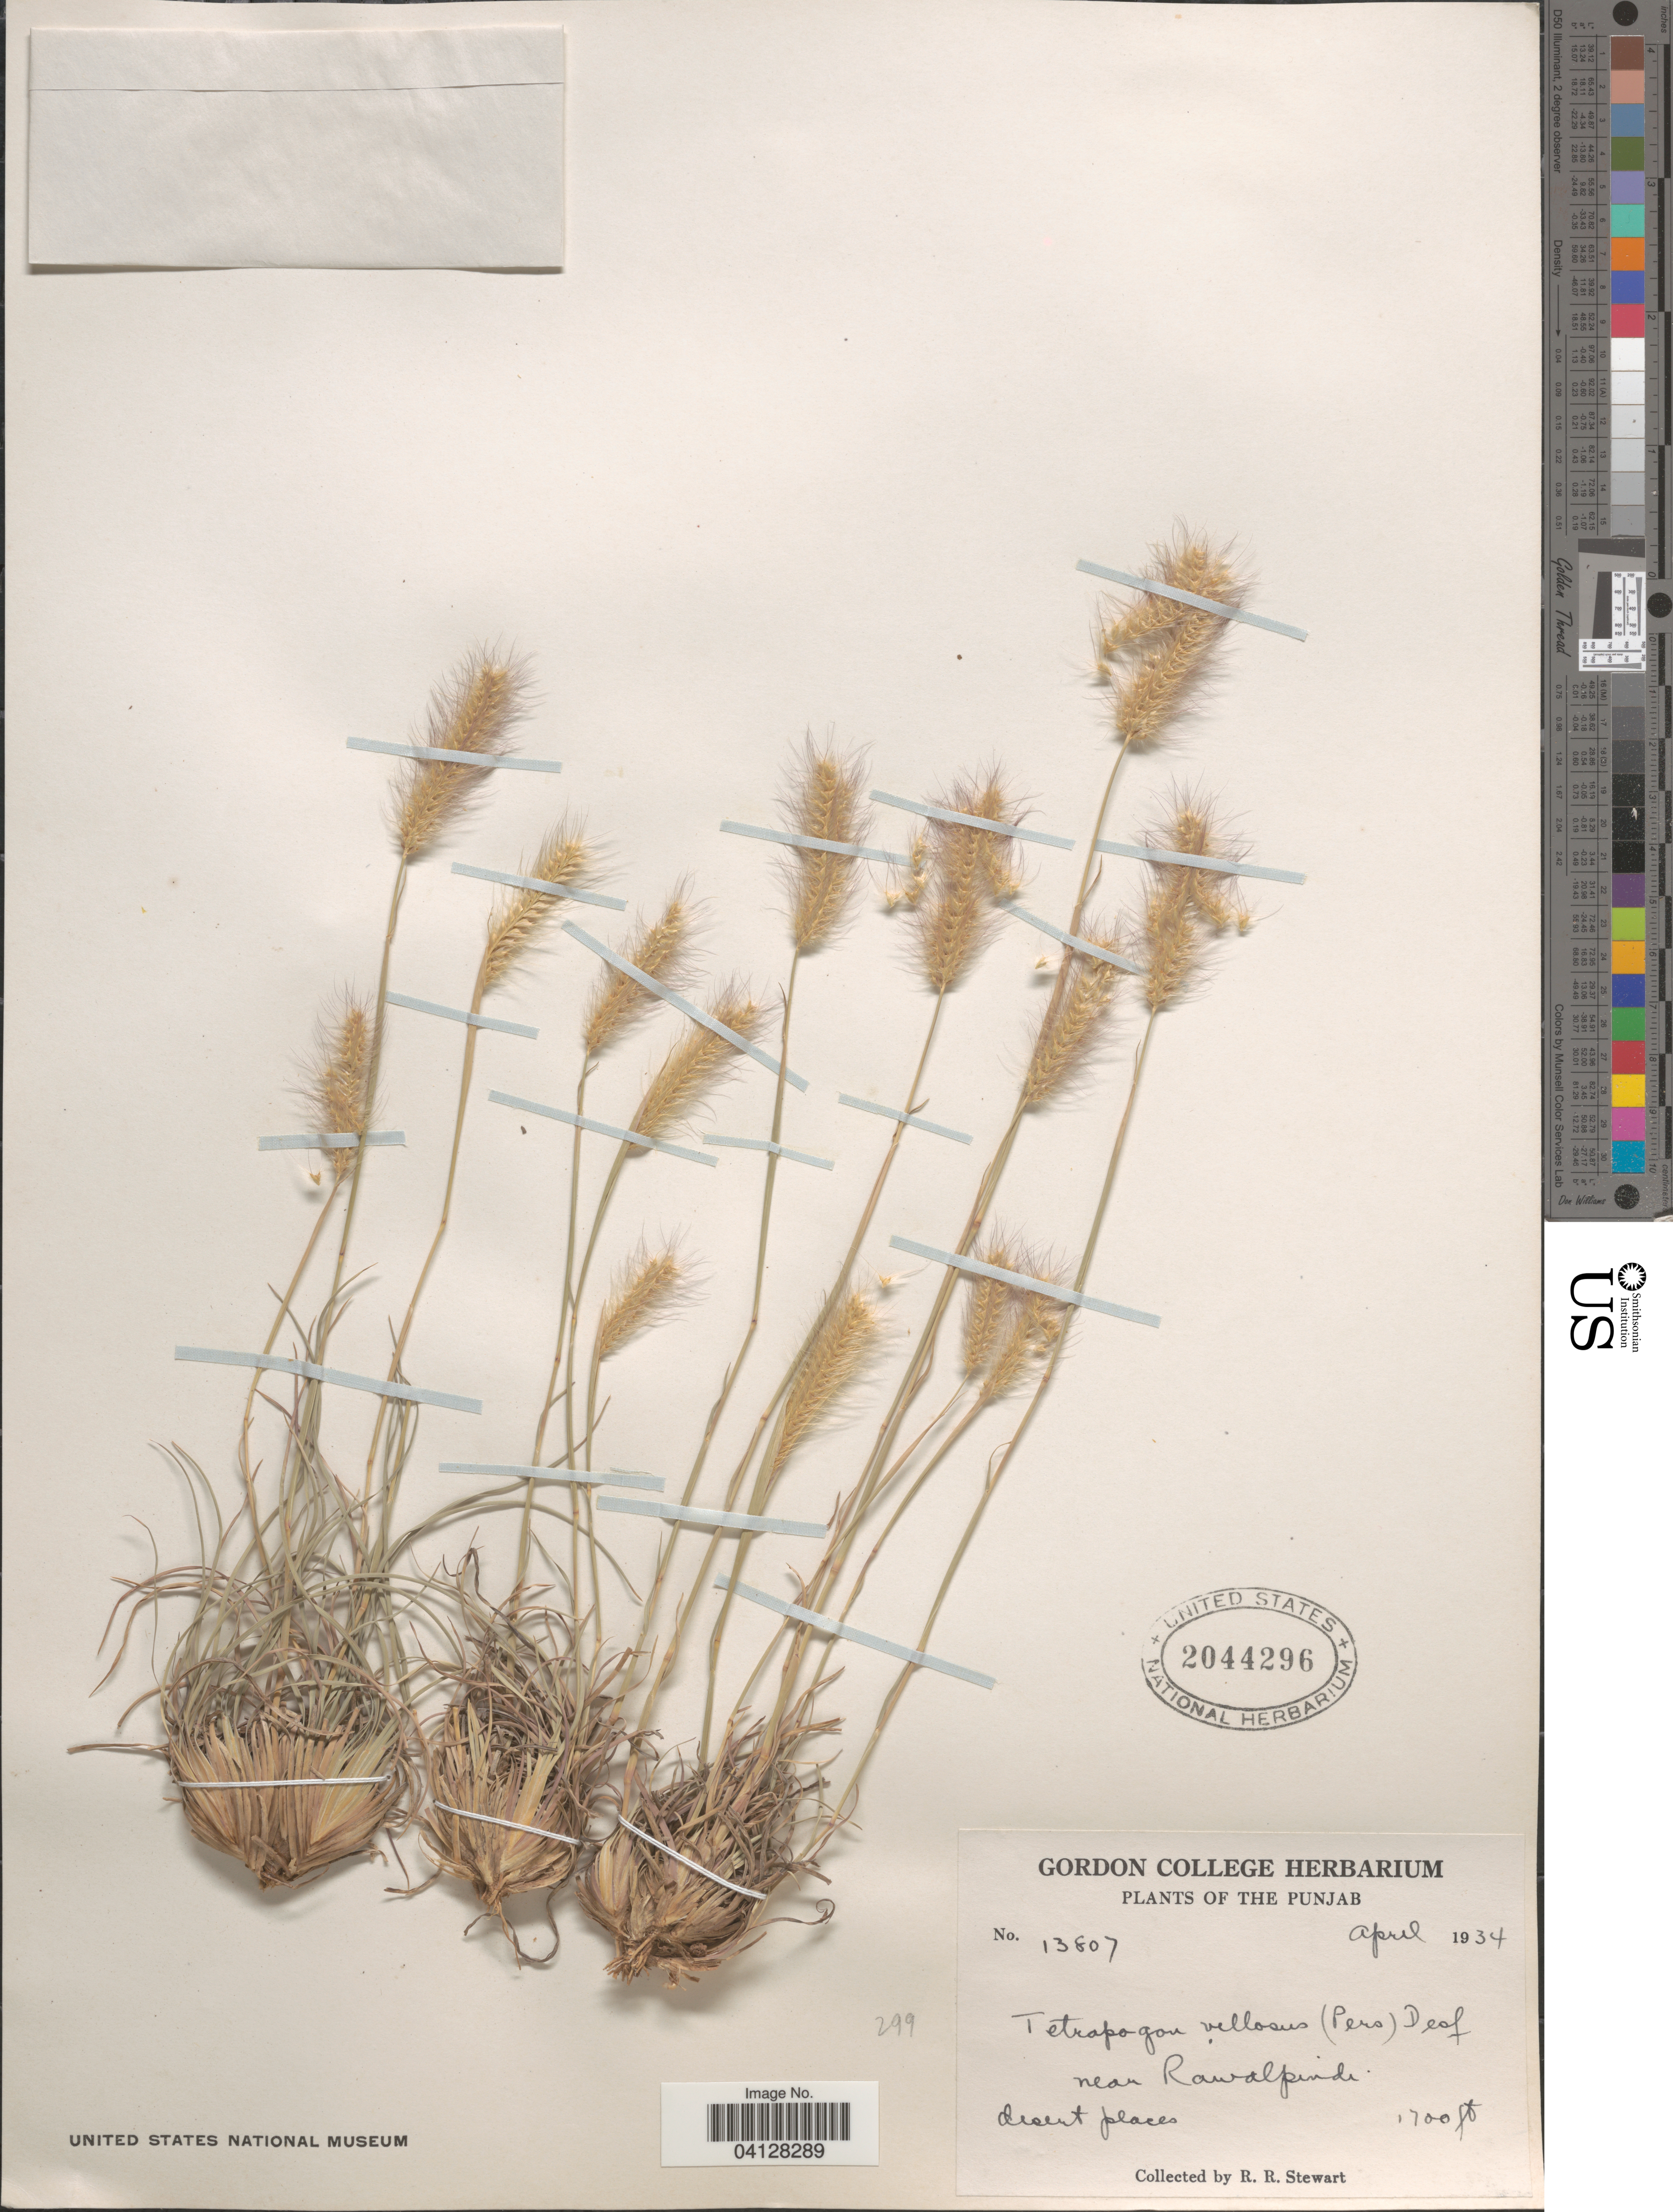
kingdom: Plantae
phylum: Tracheophyta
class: Liliopsida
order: Poales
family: Poaceae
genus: Tetrapogon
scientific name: Tetrapogon villosus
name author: Desf.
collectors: R. Stewart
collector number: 13807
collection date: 1934-04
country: Pakistan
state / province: Punjab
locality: Near Rawalpindi.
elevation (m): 518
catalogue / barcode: US 2044296